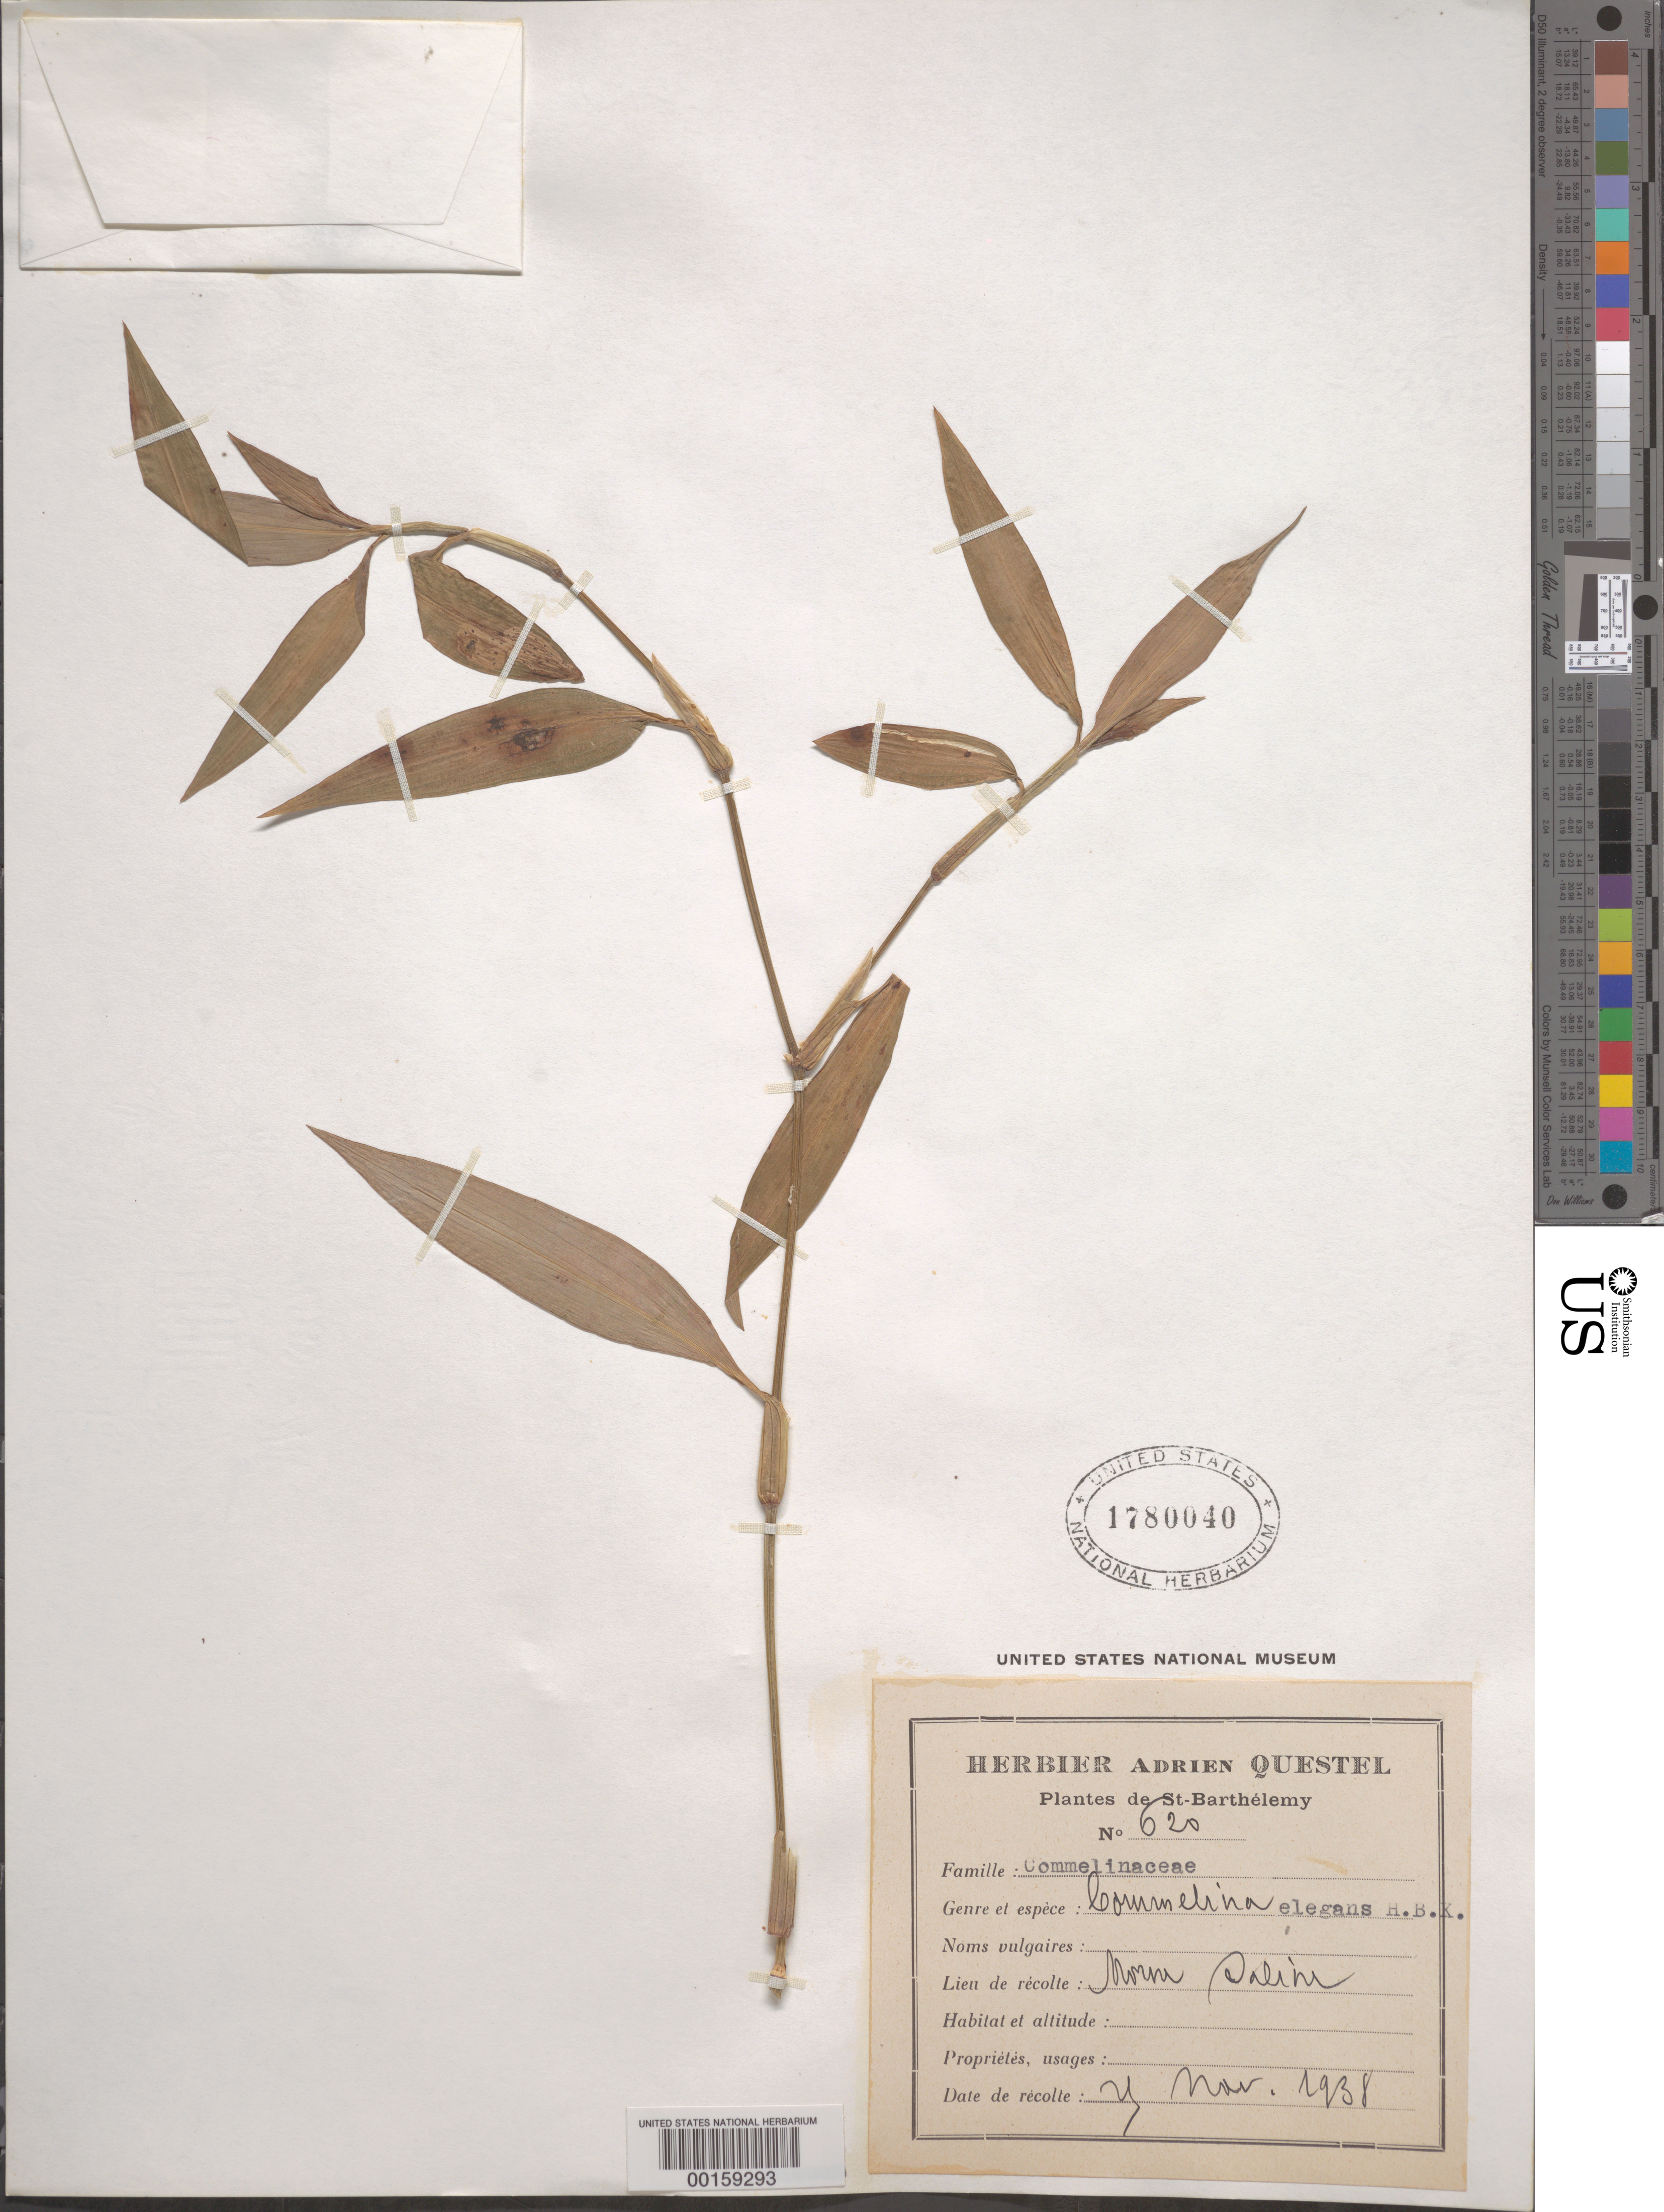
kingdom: Plantae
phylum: Tracheophyta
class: Liliopsida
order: Commelinales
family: Commelinaceae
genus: Commelina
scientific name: Commelina erecta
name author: L.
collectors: M. Salino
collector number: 620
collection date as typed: Nov 1938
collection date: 1938-11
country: Guadeloupe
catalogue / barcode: US 1780040